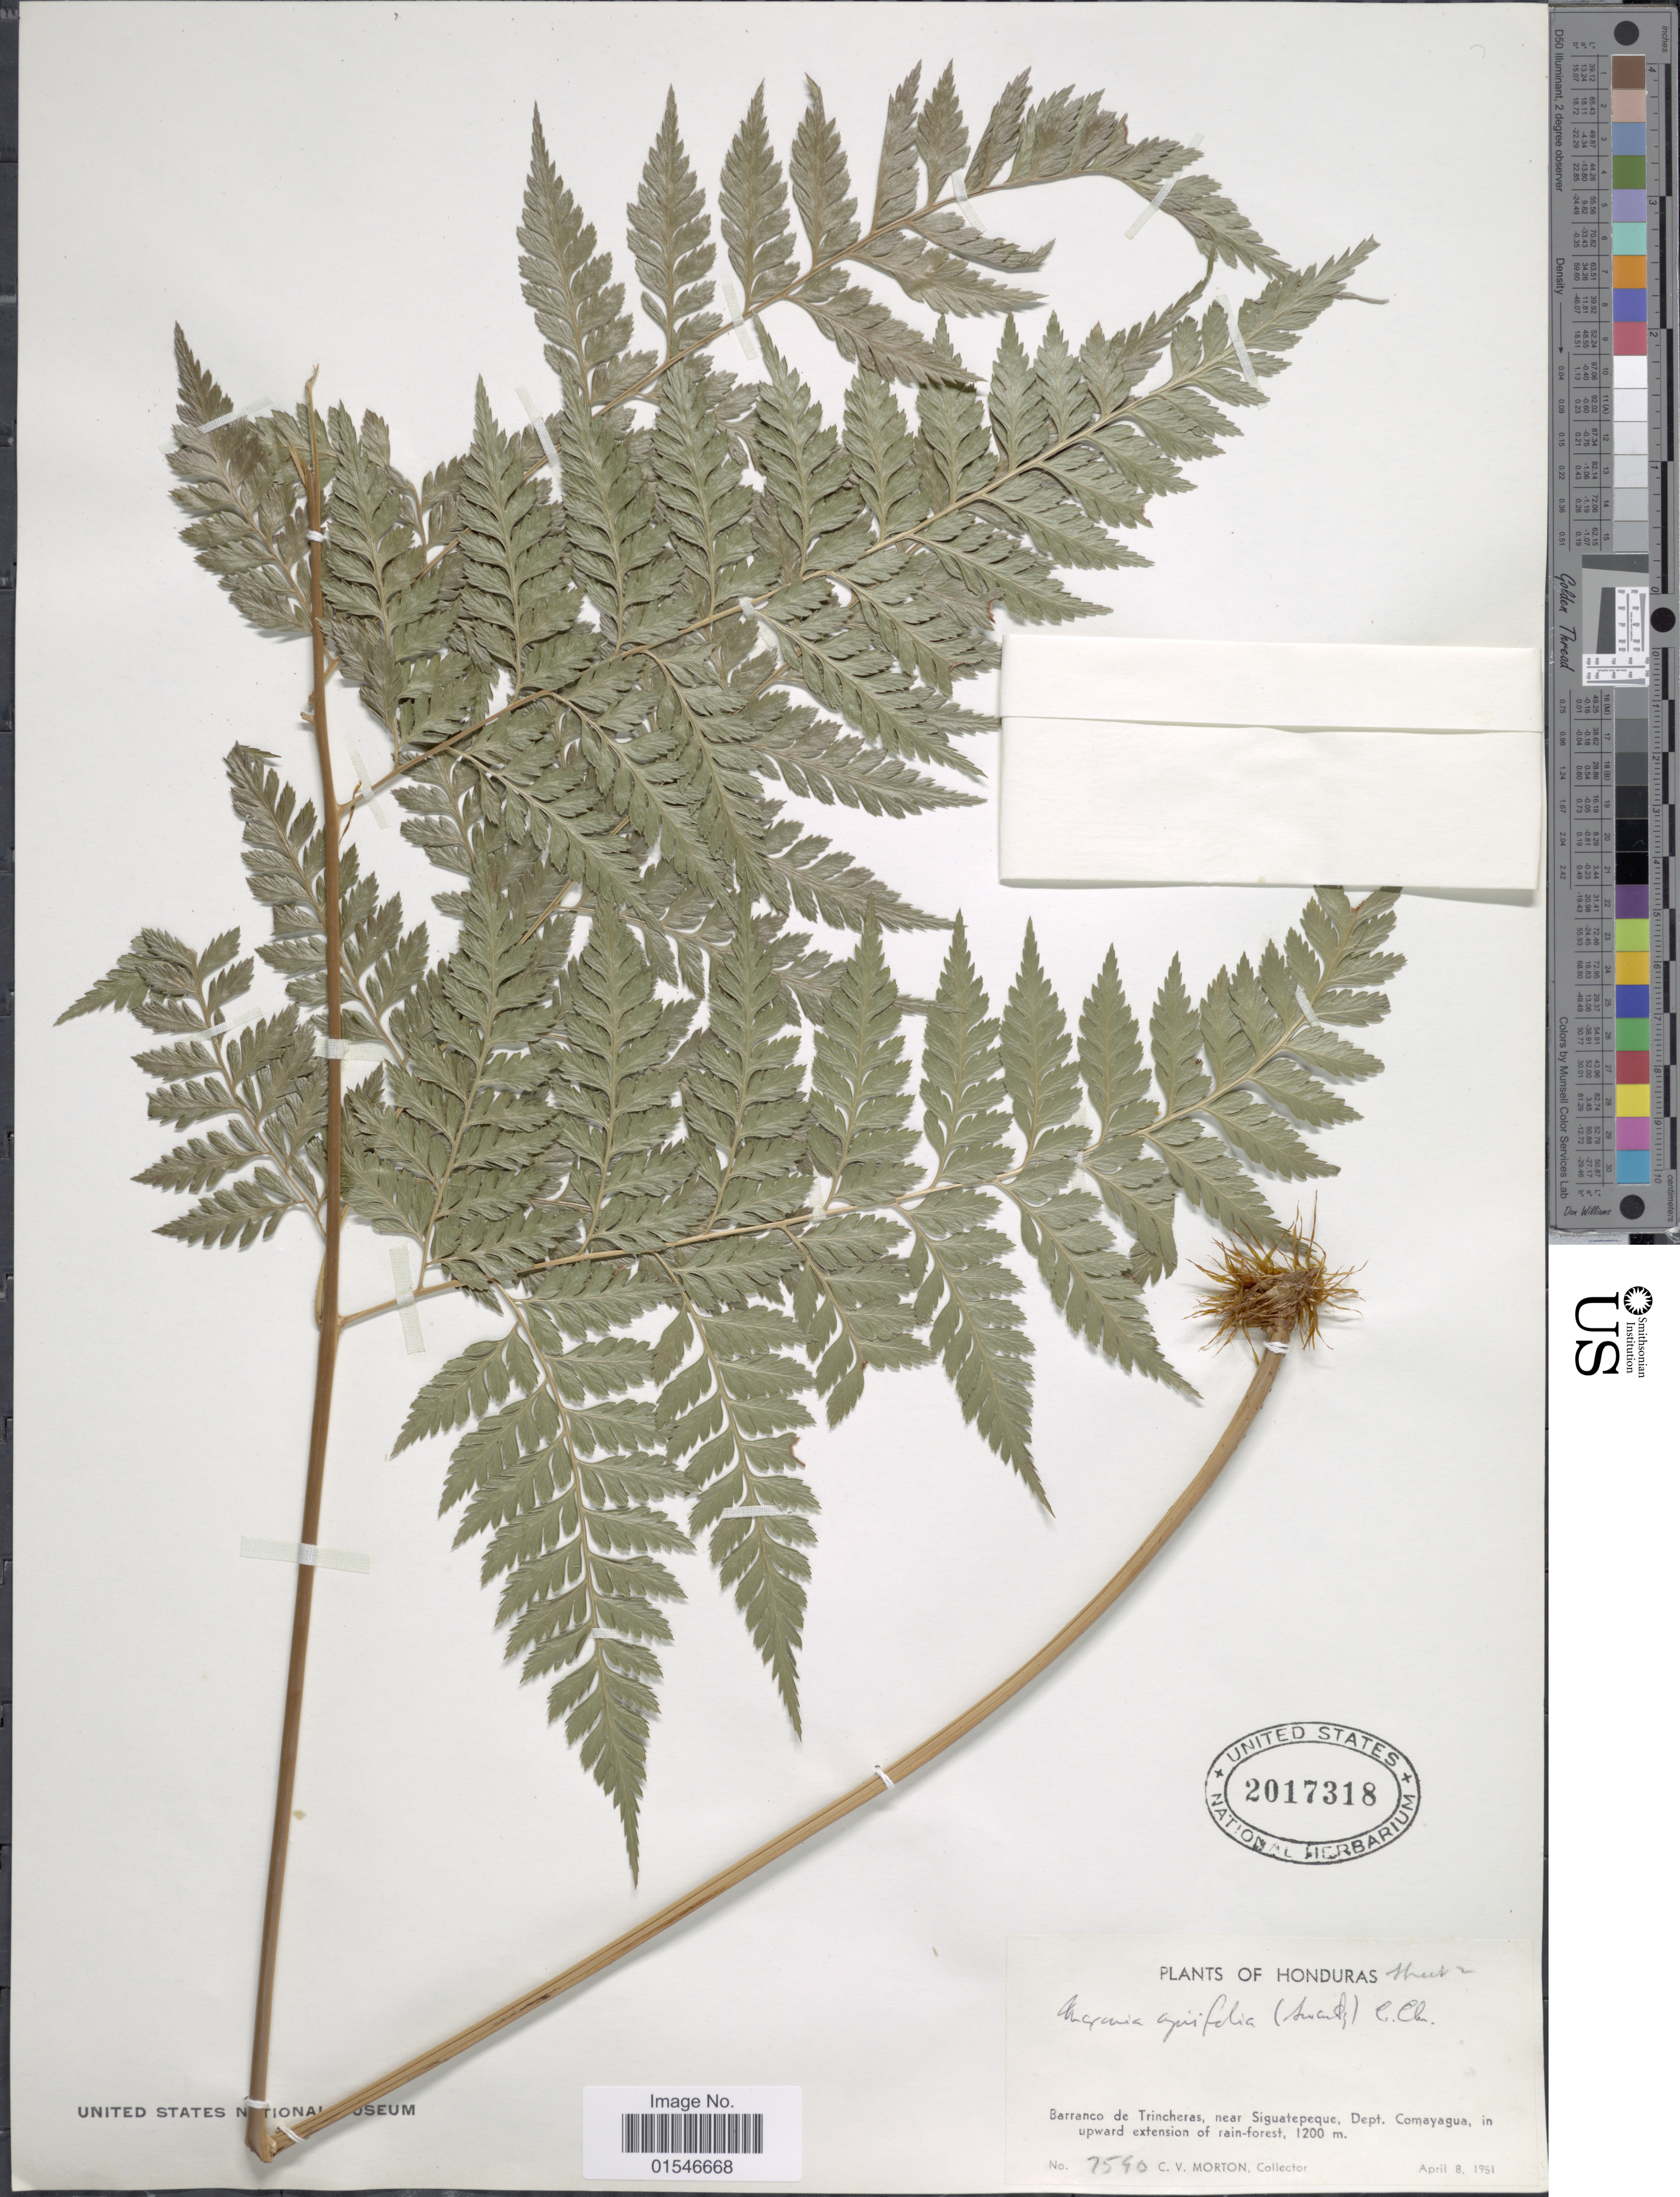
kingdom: Plantae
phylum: Tracheophyta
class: Polypodiopsida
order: Polypodiales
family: Dryopteridaceae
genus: Maxonia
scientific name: Maxonia apiifolia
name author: (Sw.) C. Chr.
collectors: C. V. Morton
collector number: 7590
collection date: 1951-04-08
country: Honduras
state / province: Comayagua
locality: Barranco de Trincheras, near Siguatepeque, in upward extension of rain-forest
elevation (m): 1200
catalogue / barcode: US 2017318